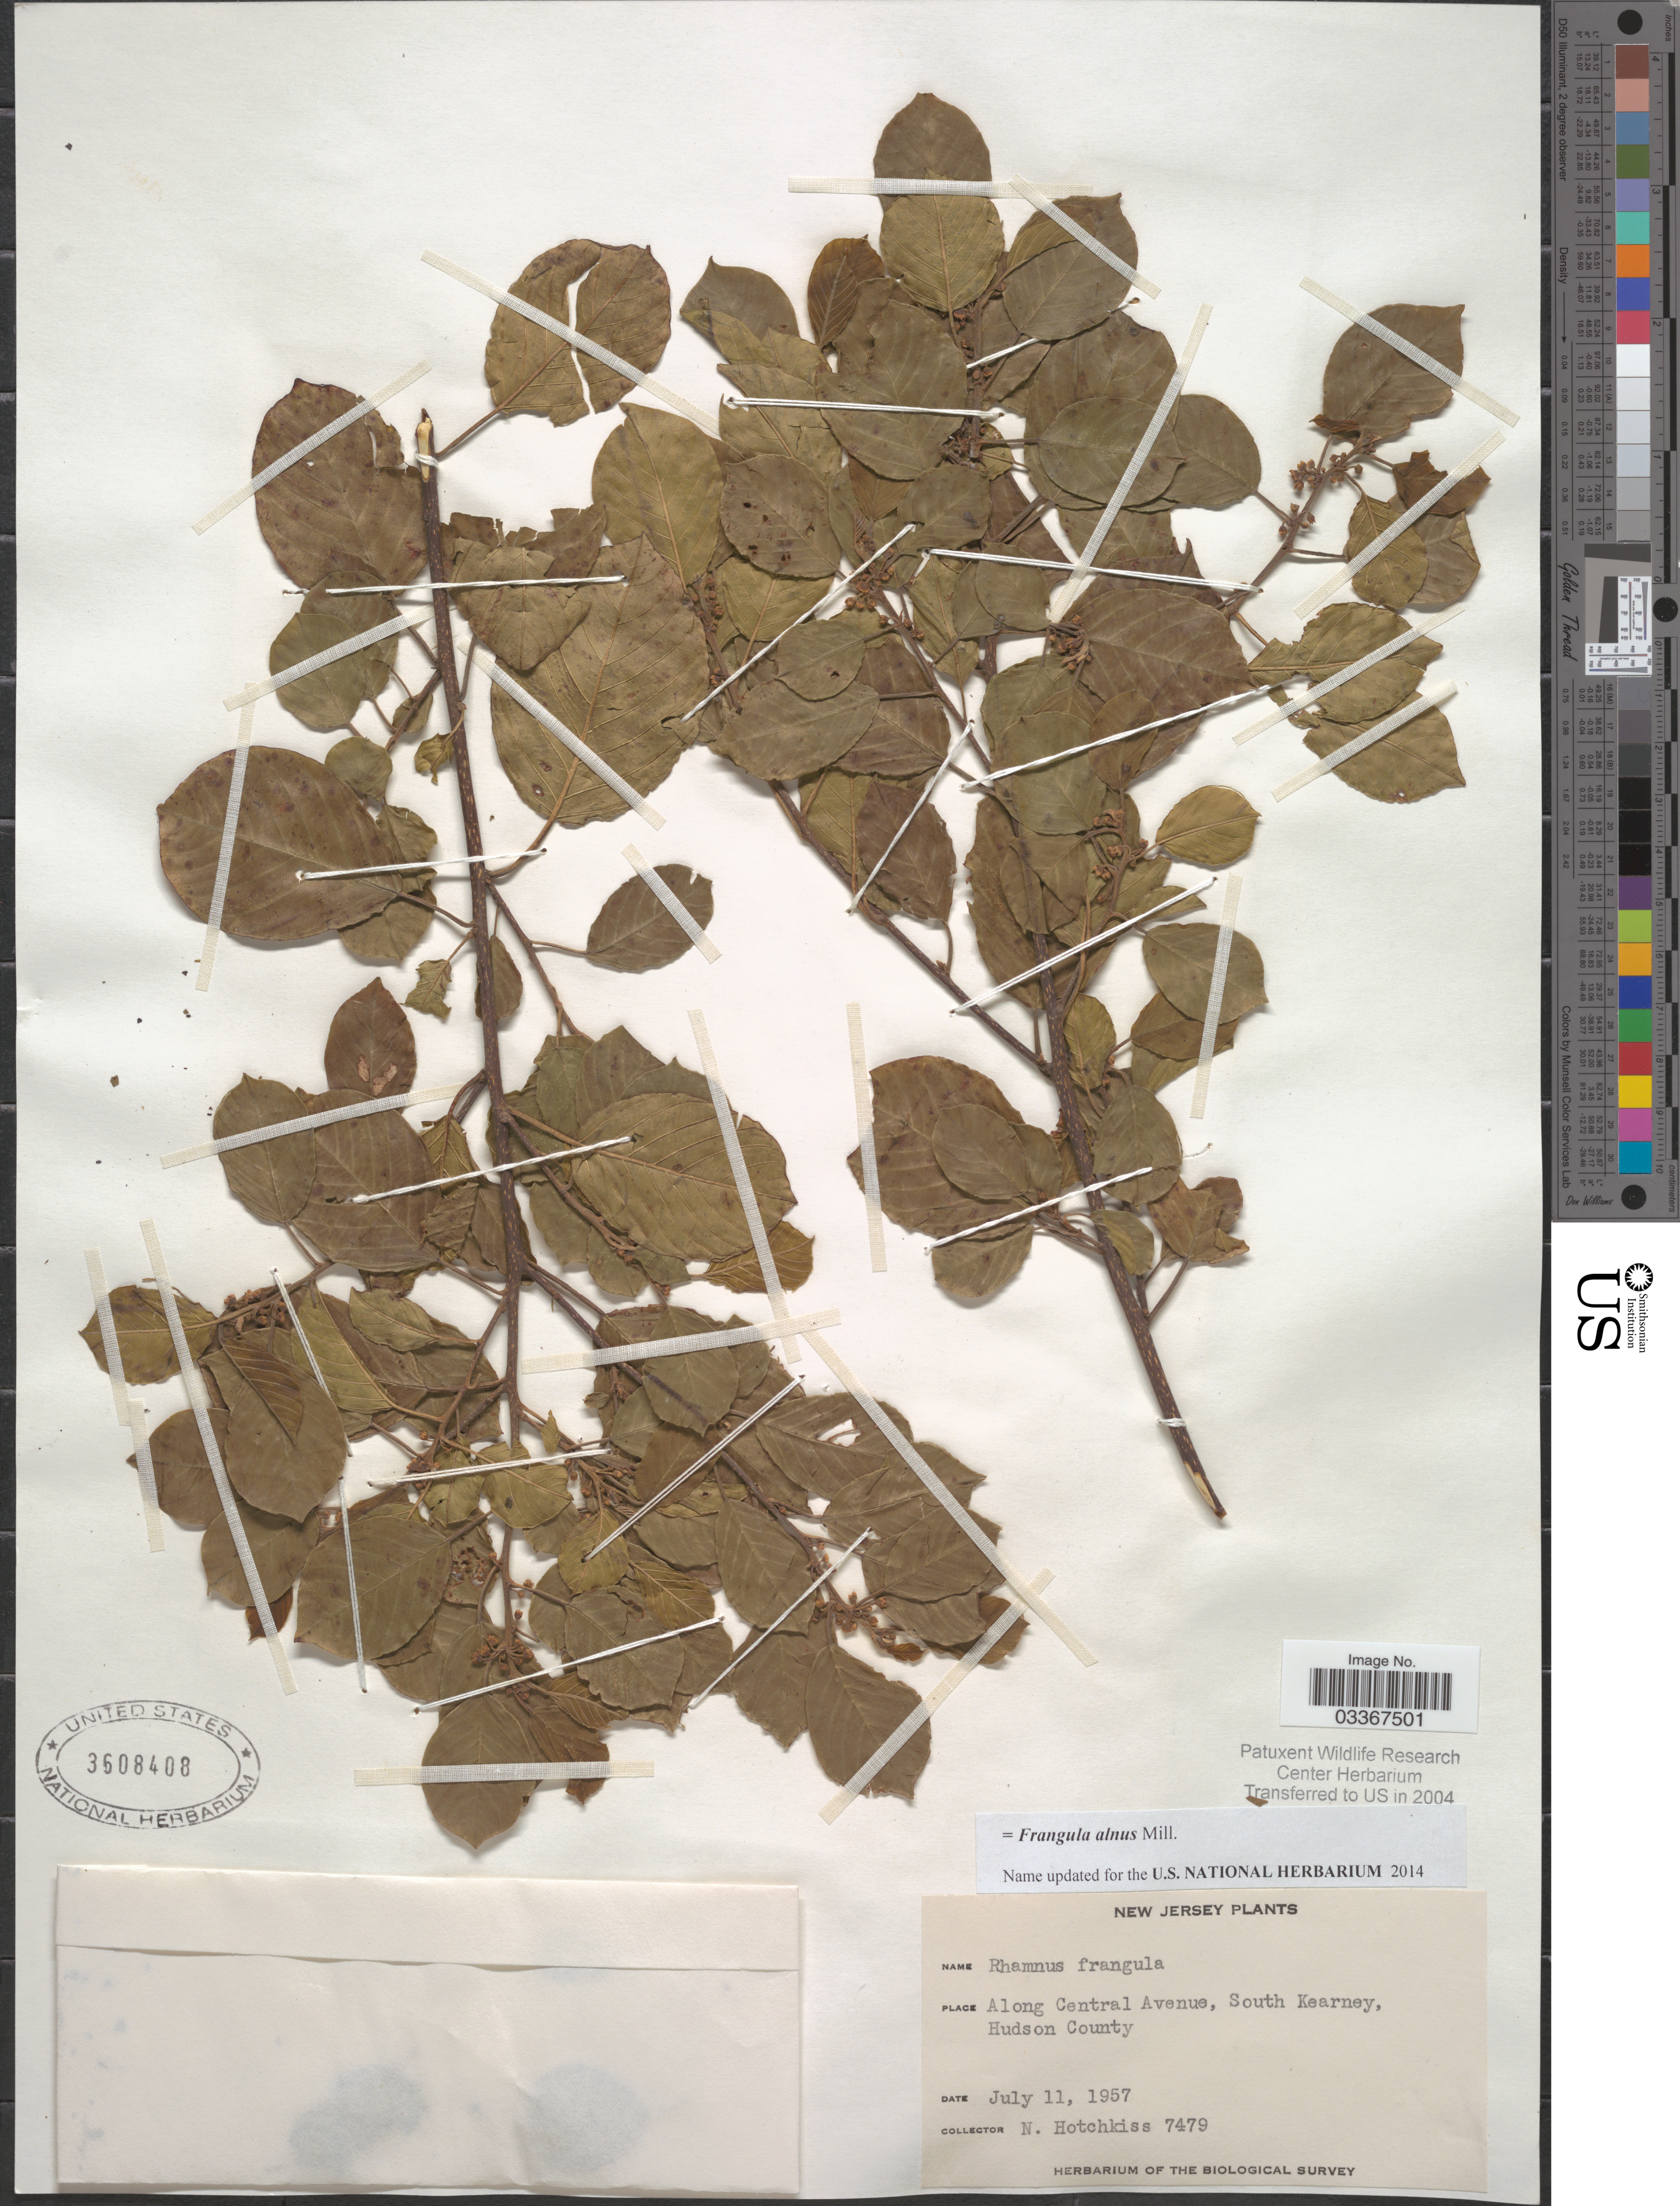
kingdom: Plantae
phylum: Tracheophyta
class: Magnoliopsida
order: Rosales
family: Rhamnaceae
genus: Frangula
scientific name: Frangula alnus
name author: Mill.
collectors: N. Hotchkiss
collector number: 7479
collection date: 1957-07-11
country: United States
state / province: New Jersey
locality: Along Central Avenue, South Kearney, Hudson County.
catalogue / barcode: US 3608408